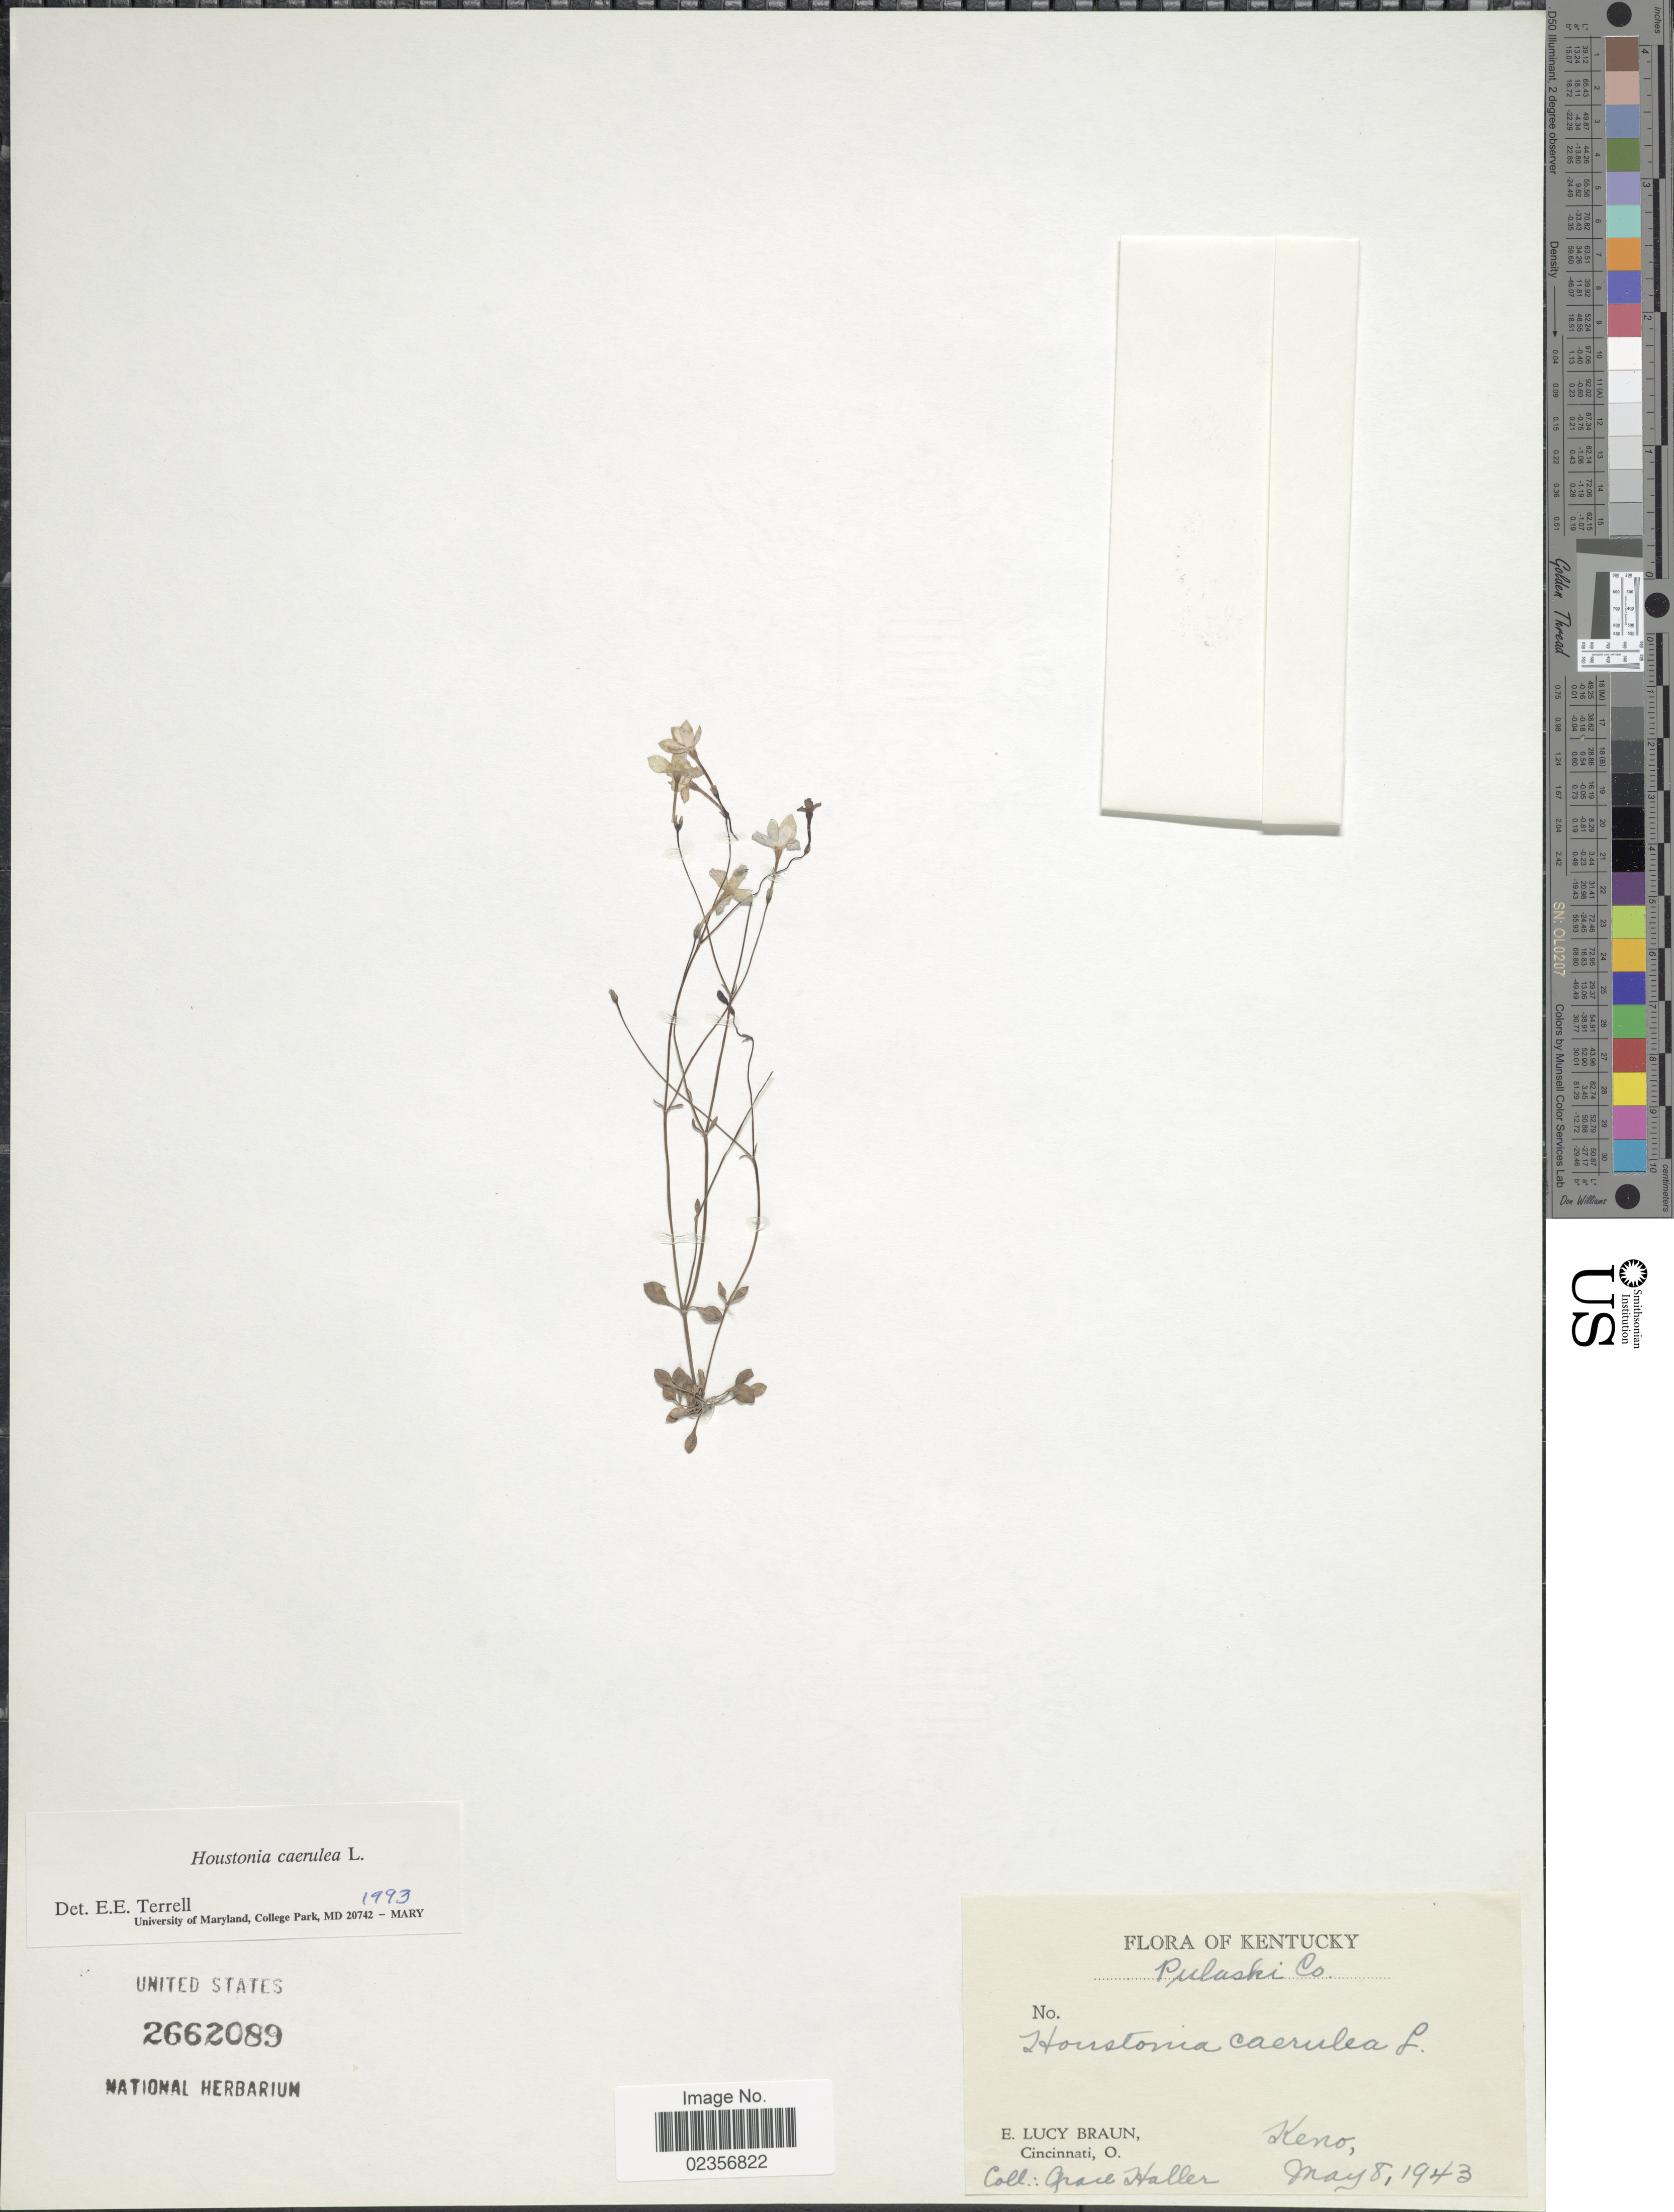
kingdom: Plantae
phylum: Tracheophyta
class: Magnoliopsida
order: Gentianales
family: Rubiaceae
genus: Houstonia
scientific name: Houstonia caerulea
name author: L.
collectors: G. Haller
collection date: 1943-05-08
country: United States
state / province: Kentucky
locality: Pulaski Co. Keno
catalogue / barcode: US 2662089